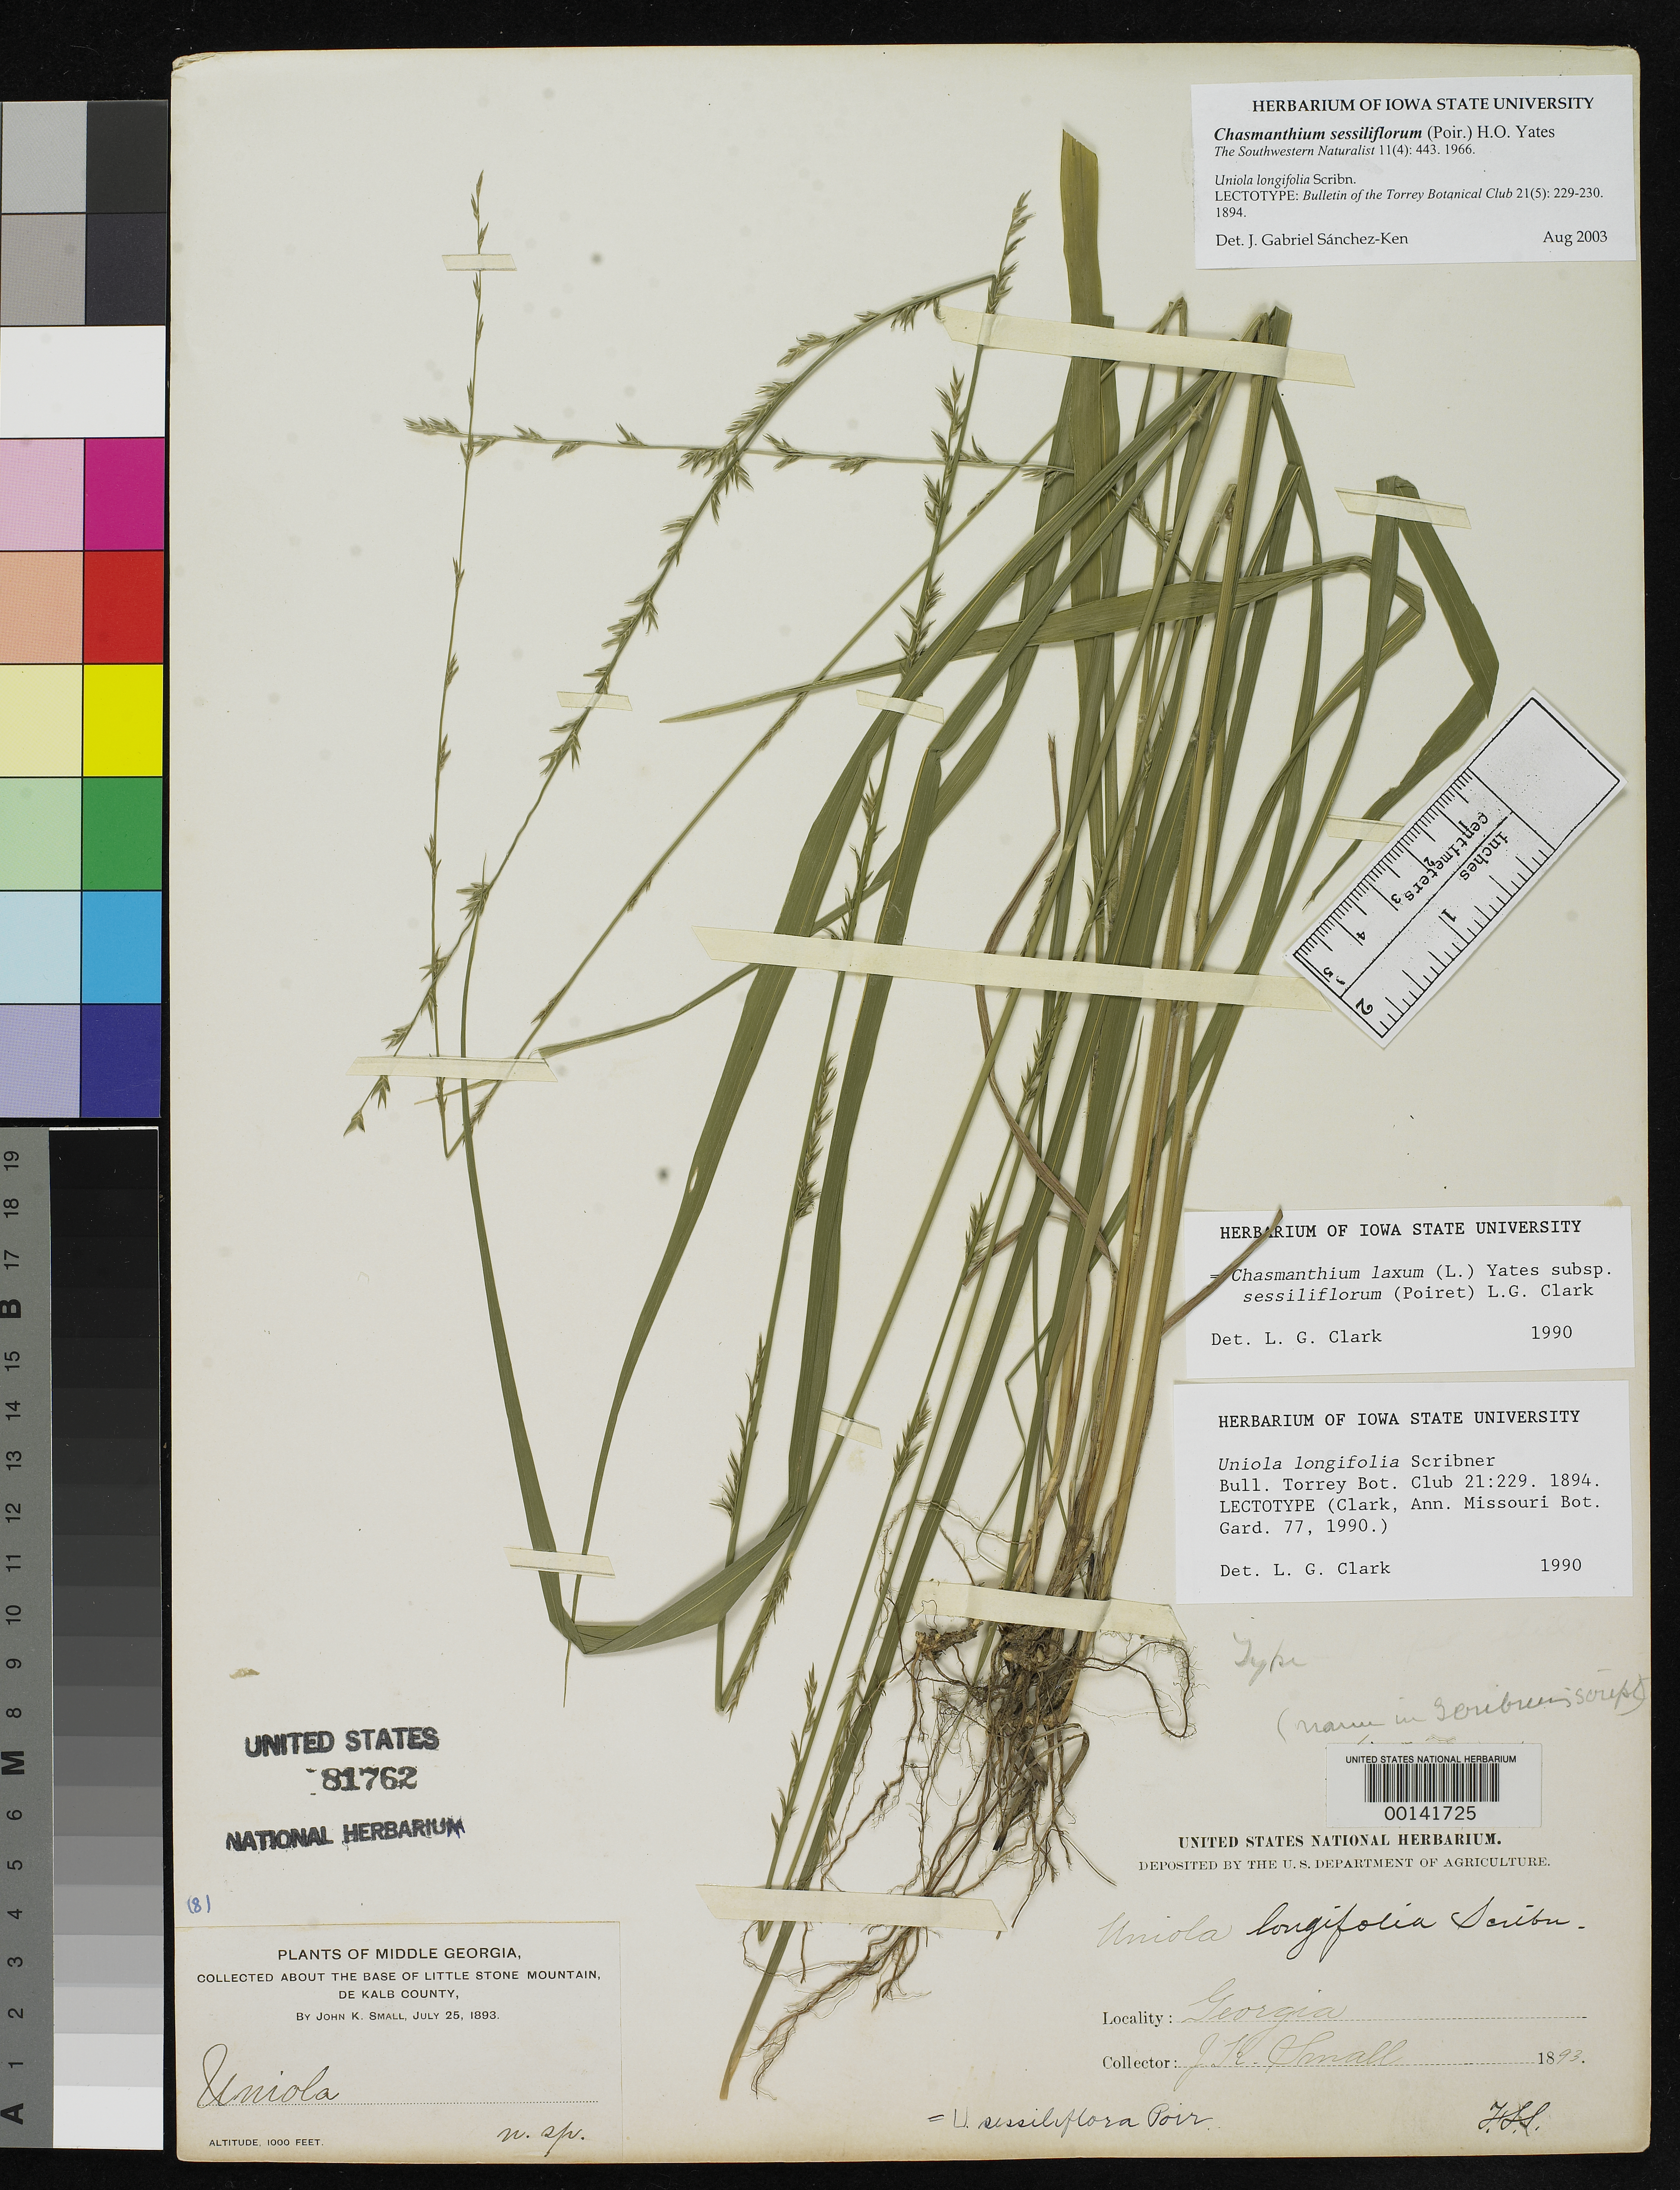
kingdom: Plantae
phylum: Tracheophyta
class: Liliopsida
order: Poales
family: Poaceae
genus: Uniola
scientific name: Uniola longifolia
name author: Scribn.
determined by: Sánchez-Ken, J. G.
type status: Lectotype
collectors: J. K. Small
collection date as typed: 25 Jul 1893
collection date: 1893-07-25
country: United States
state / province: Georgia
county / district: De Kalb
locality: Base of Little Stone Mountain.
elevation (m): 305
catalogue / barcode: US 81762